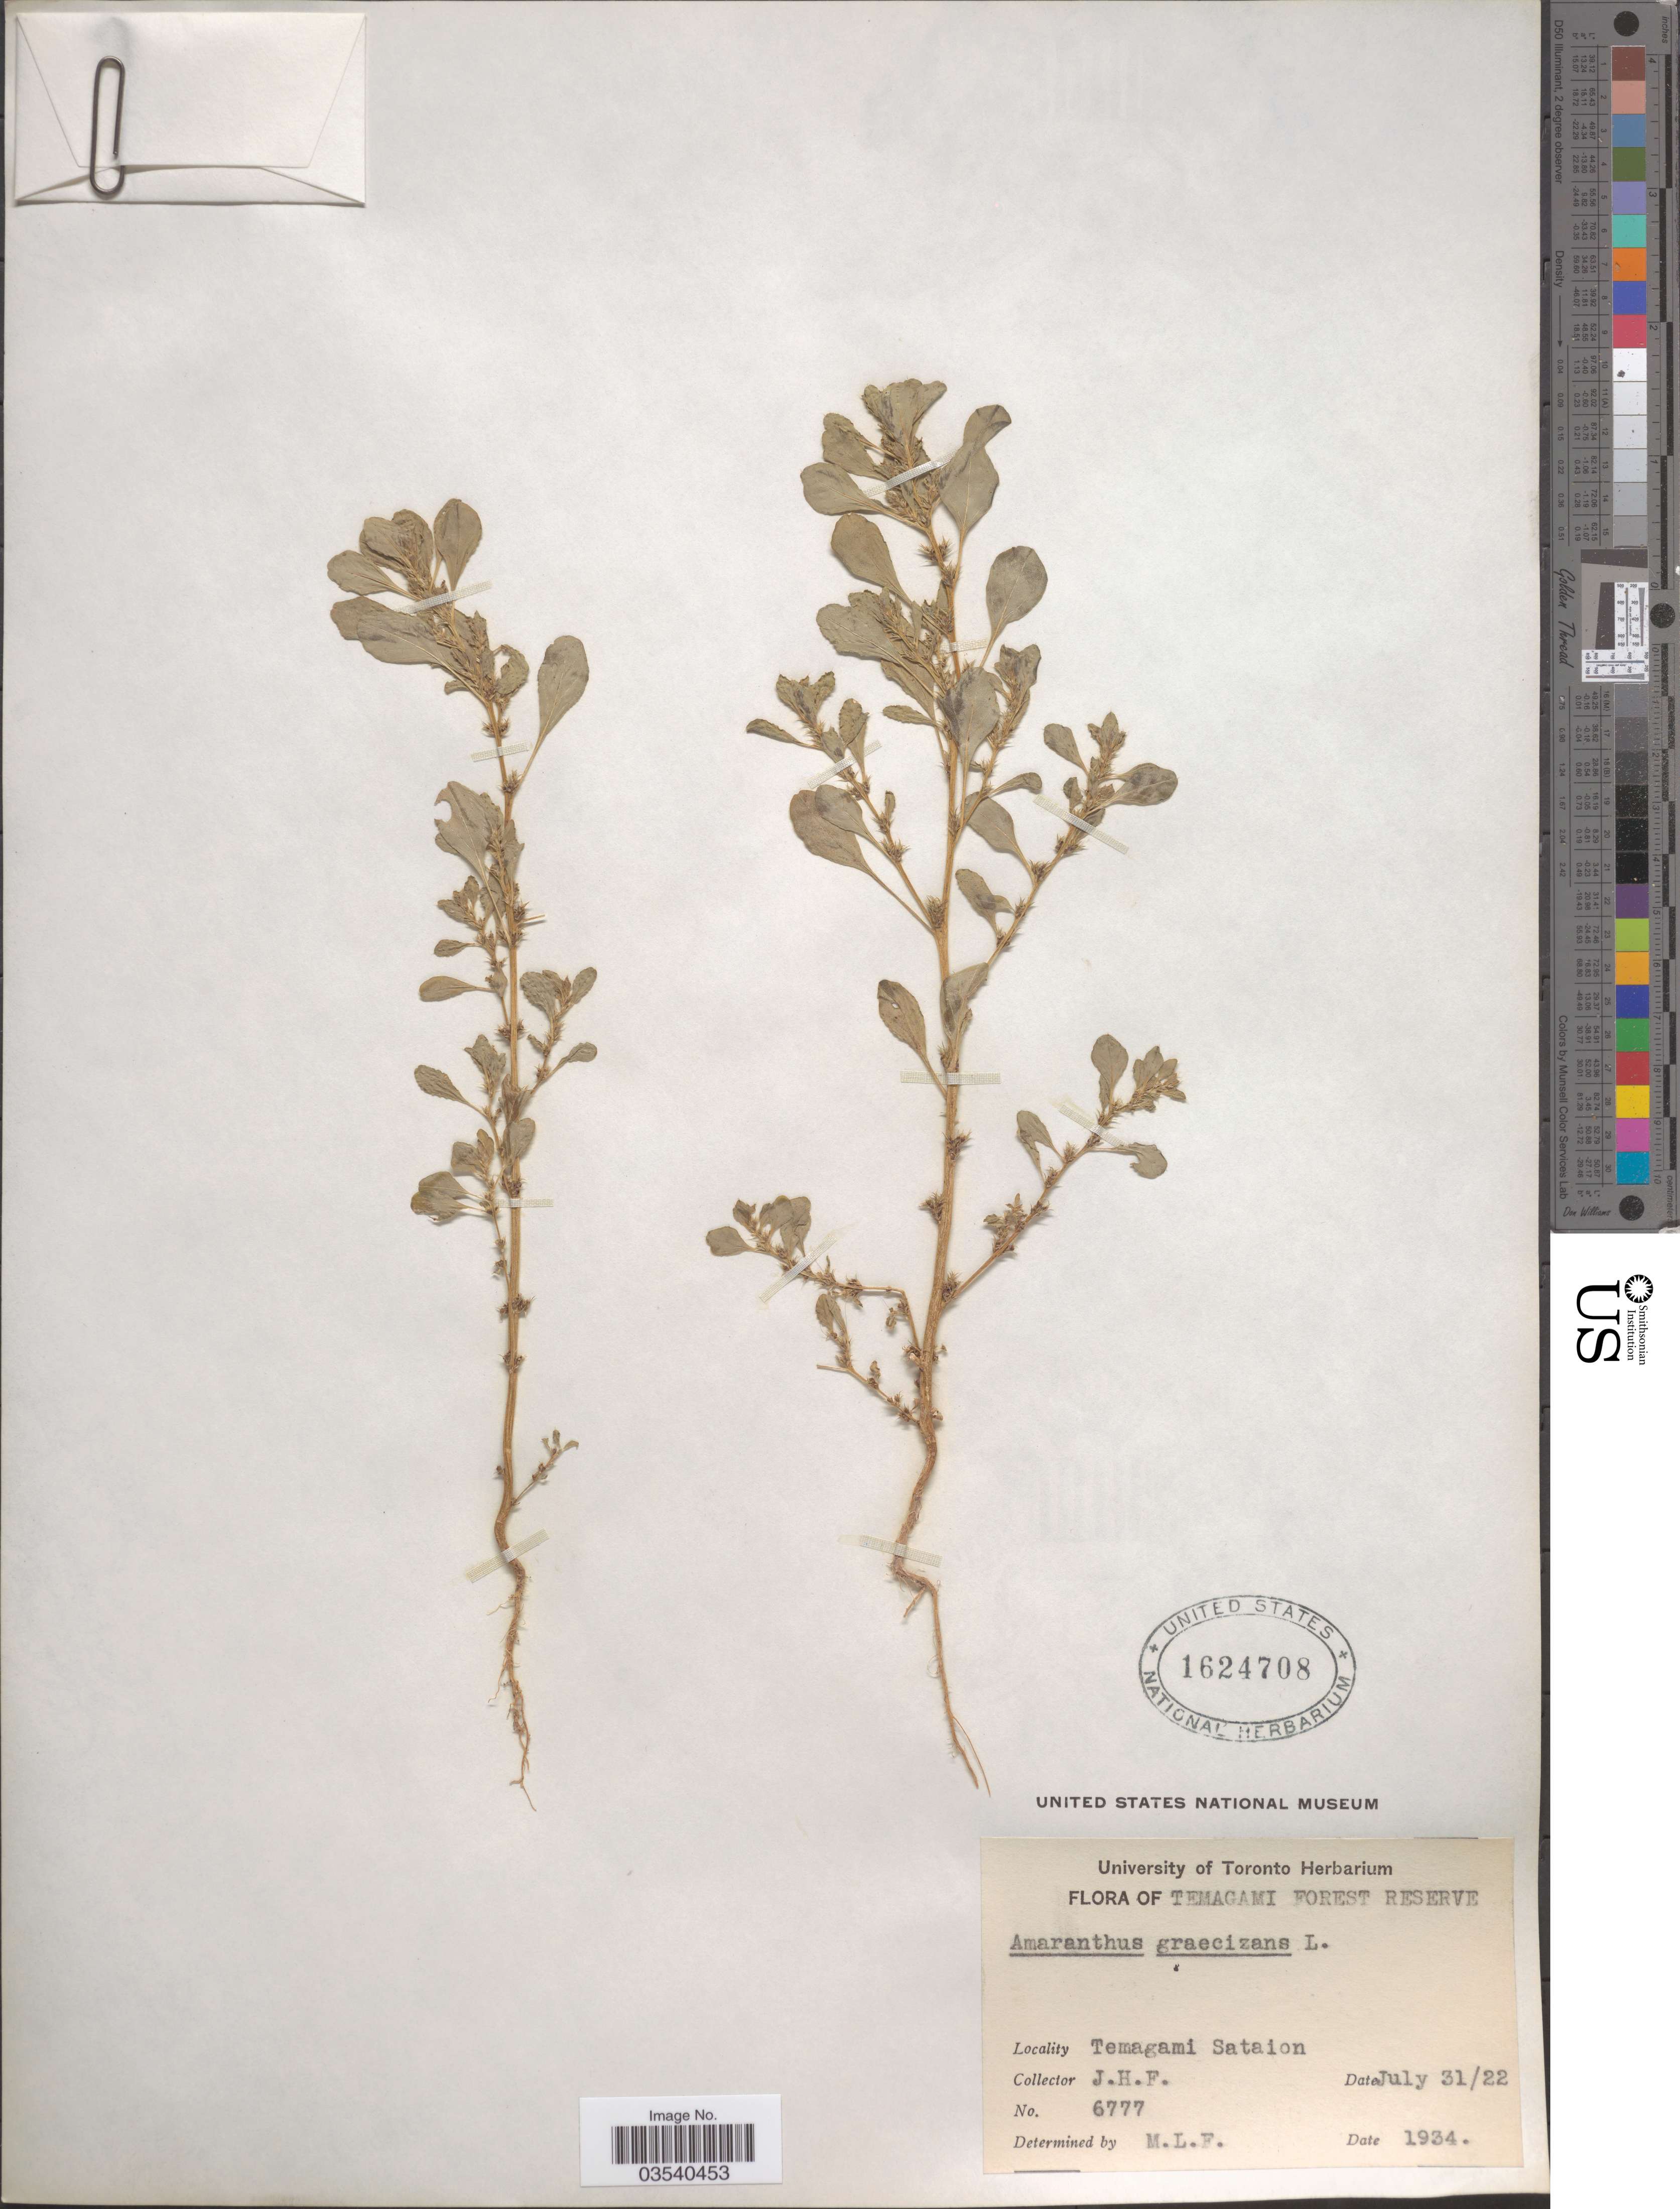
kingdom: Plantae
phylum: Tracheophyta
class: Magnoliopsida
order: Caryophyllales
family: Amaranthaceae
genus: Amaranthus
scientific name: Amaranthus graecizans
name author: L.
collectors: J. H. F.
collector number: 6777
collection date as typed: Transcribed d/m/y: 31/7/22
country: Canada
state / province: Ontario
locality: Temagami Forest Reserve. Temagami Sataion.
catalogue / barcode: US 1624708